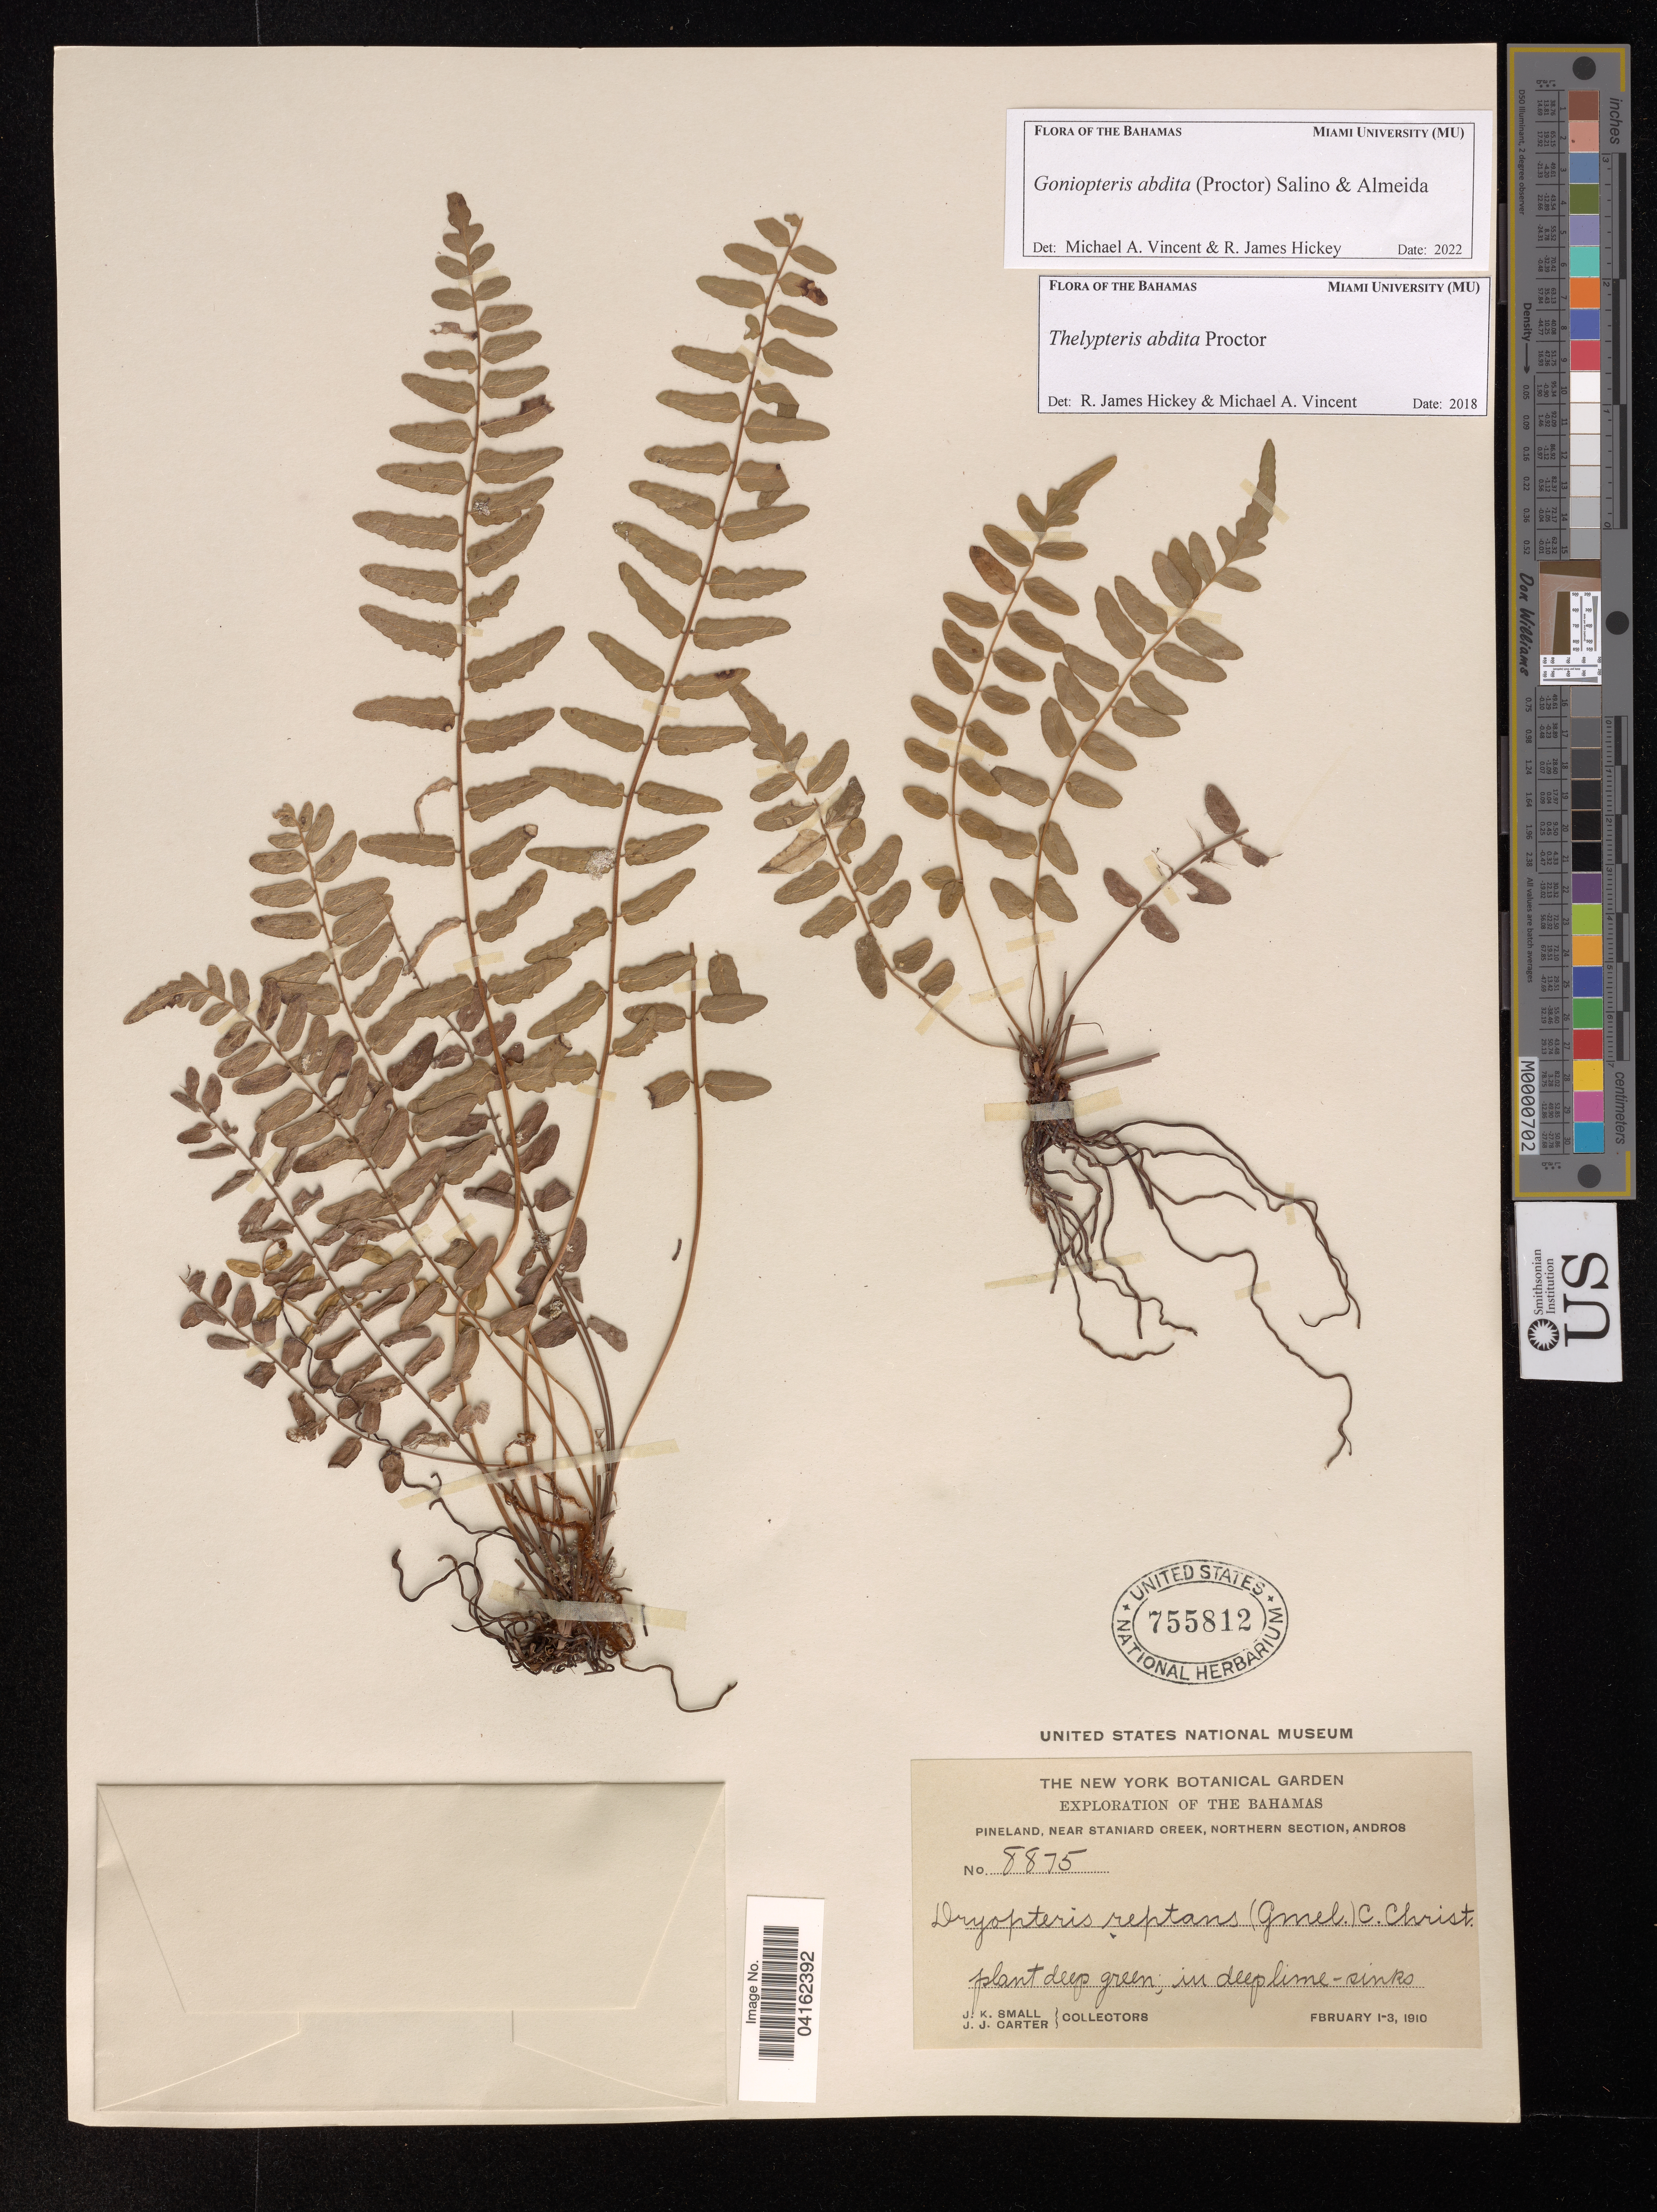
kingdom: Plantae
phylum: Tracheophyta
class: Polypodiopsida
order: Polypodiales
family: Thelypteridaceae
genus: Goniopteris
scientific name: Goniopteris abdita (Proctor) comb. nov., ined 2015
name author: (Proctor)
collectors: J. K. Small & J. Carter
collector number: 8875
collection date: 1910-02-01/1910-02-03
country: Bahamas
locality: The Bahamas. Pineland, near Staniard Creek, Northern Section, Andros.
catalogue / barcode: US 755812